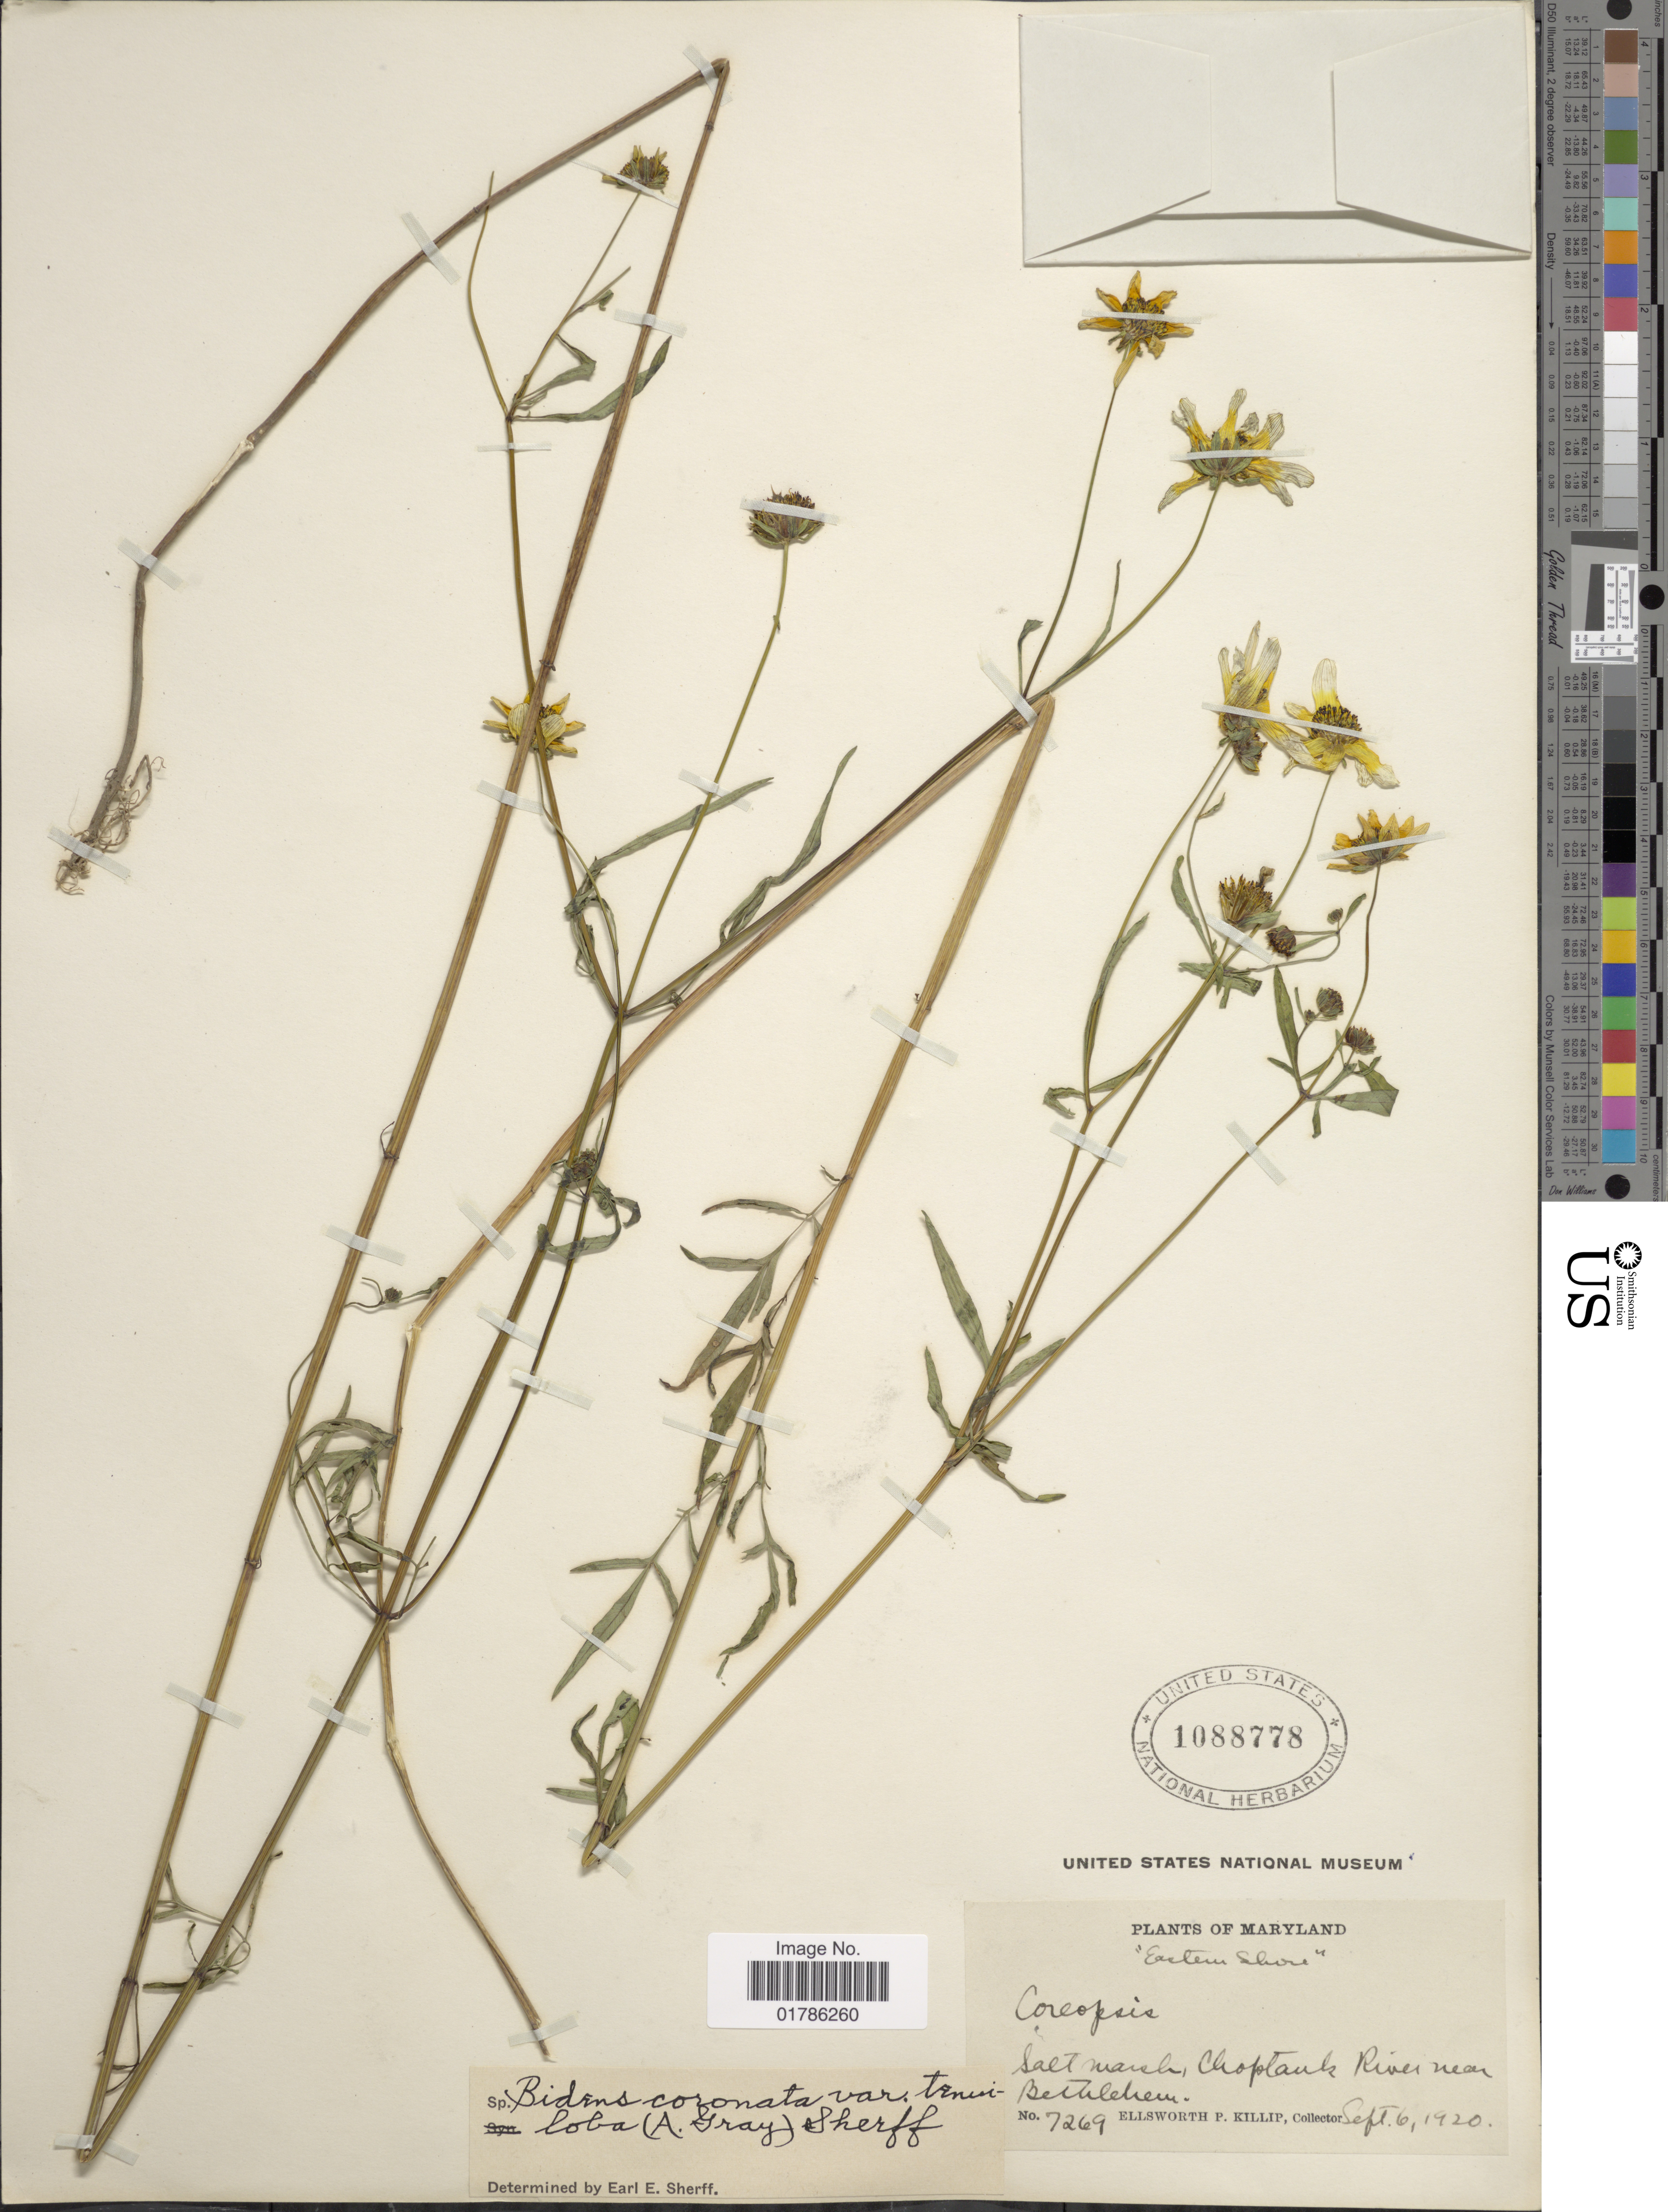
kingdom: Plantae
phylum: Tracheophyta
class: Magnoliopsida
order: Asterales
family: Asteraceae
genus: Bidens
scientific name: Bidens coronata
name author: (L.) Britton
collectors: E. P. Killip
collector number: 7269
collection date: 1920-09-06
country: United States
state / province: Maryland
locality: Salt marsh, Choplank River near Bethlehem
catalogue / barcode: US 1088778